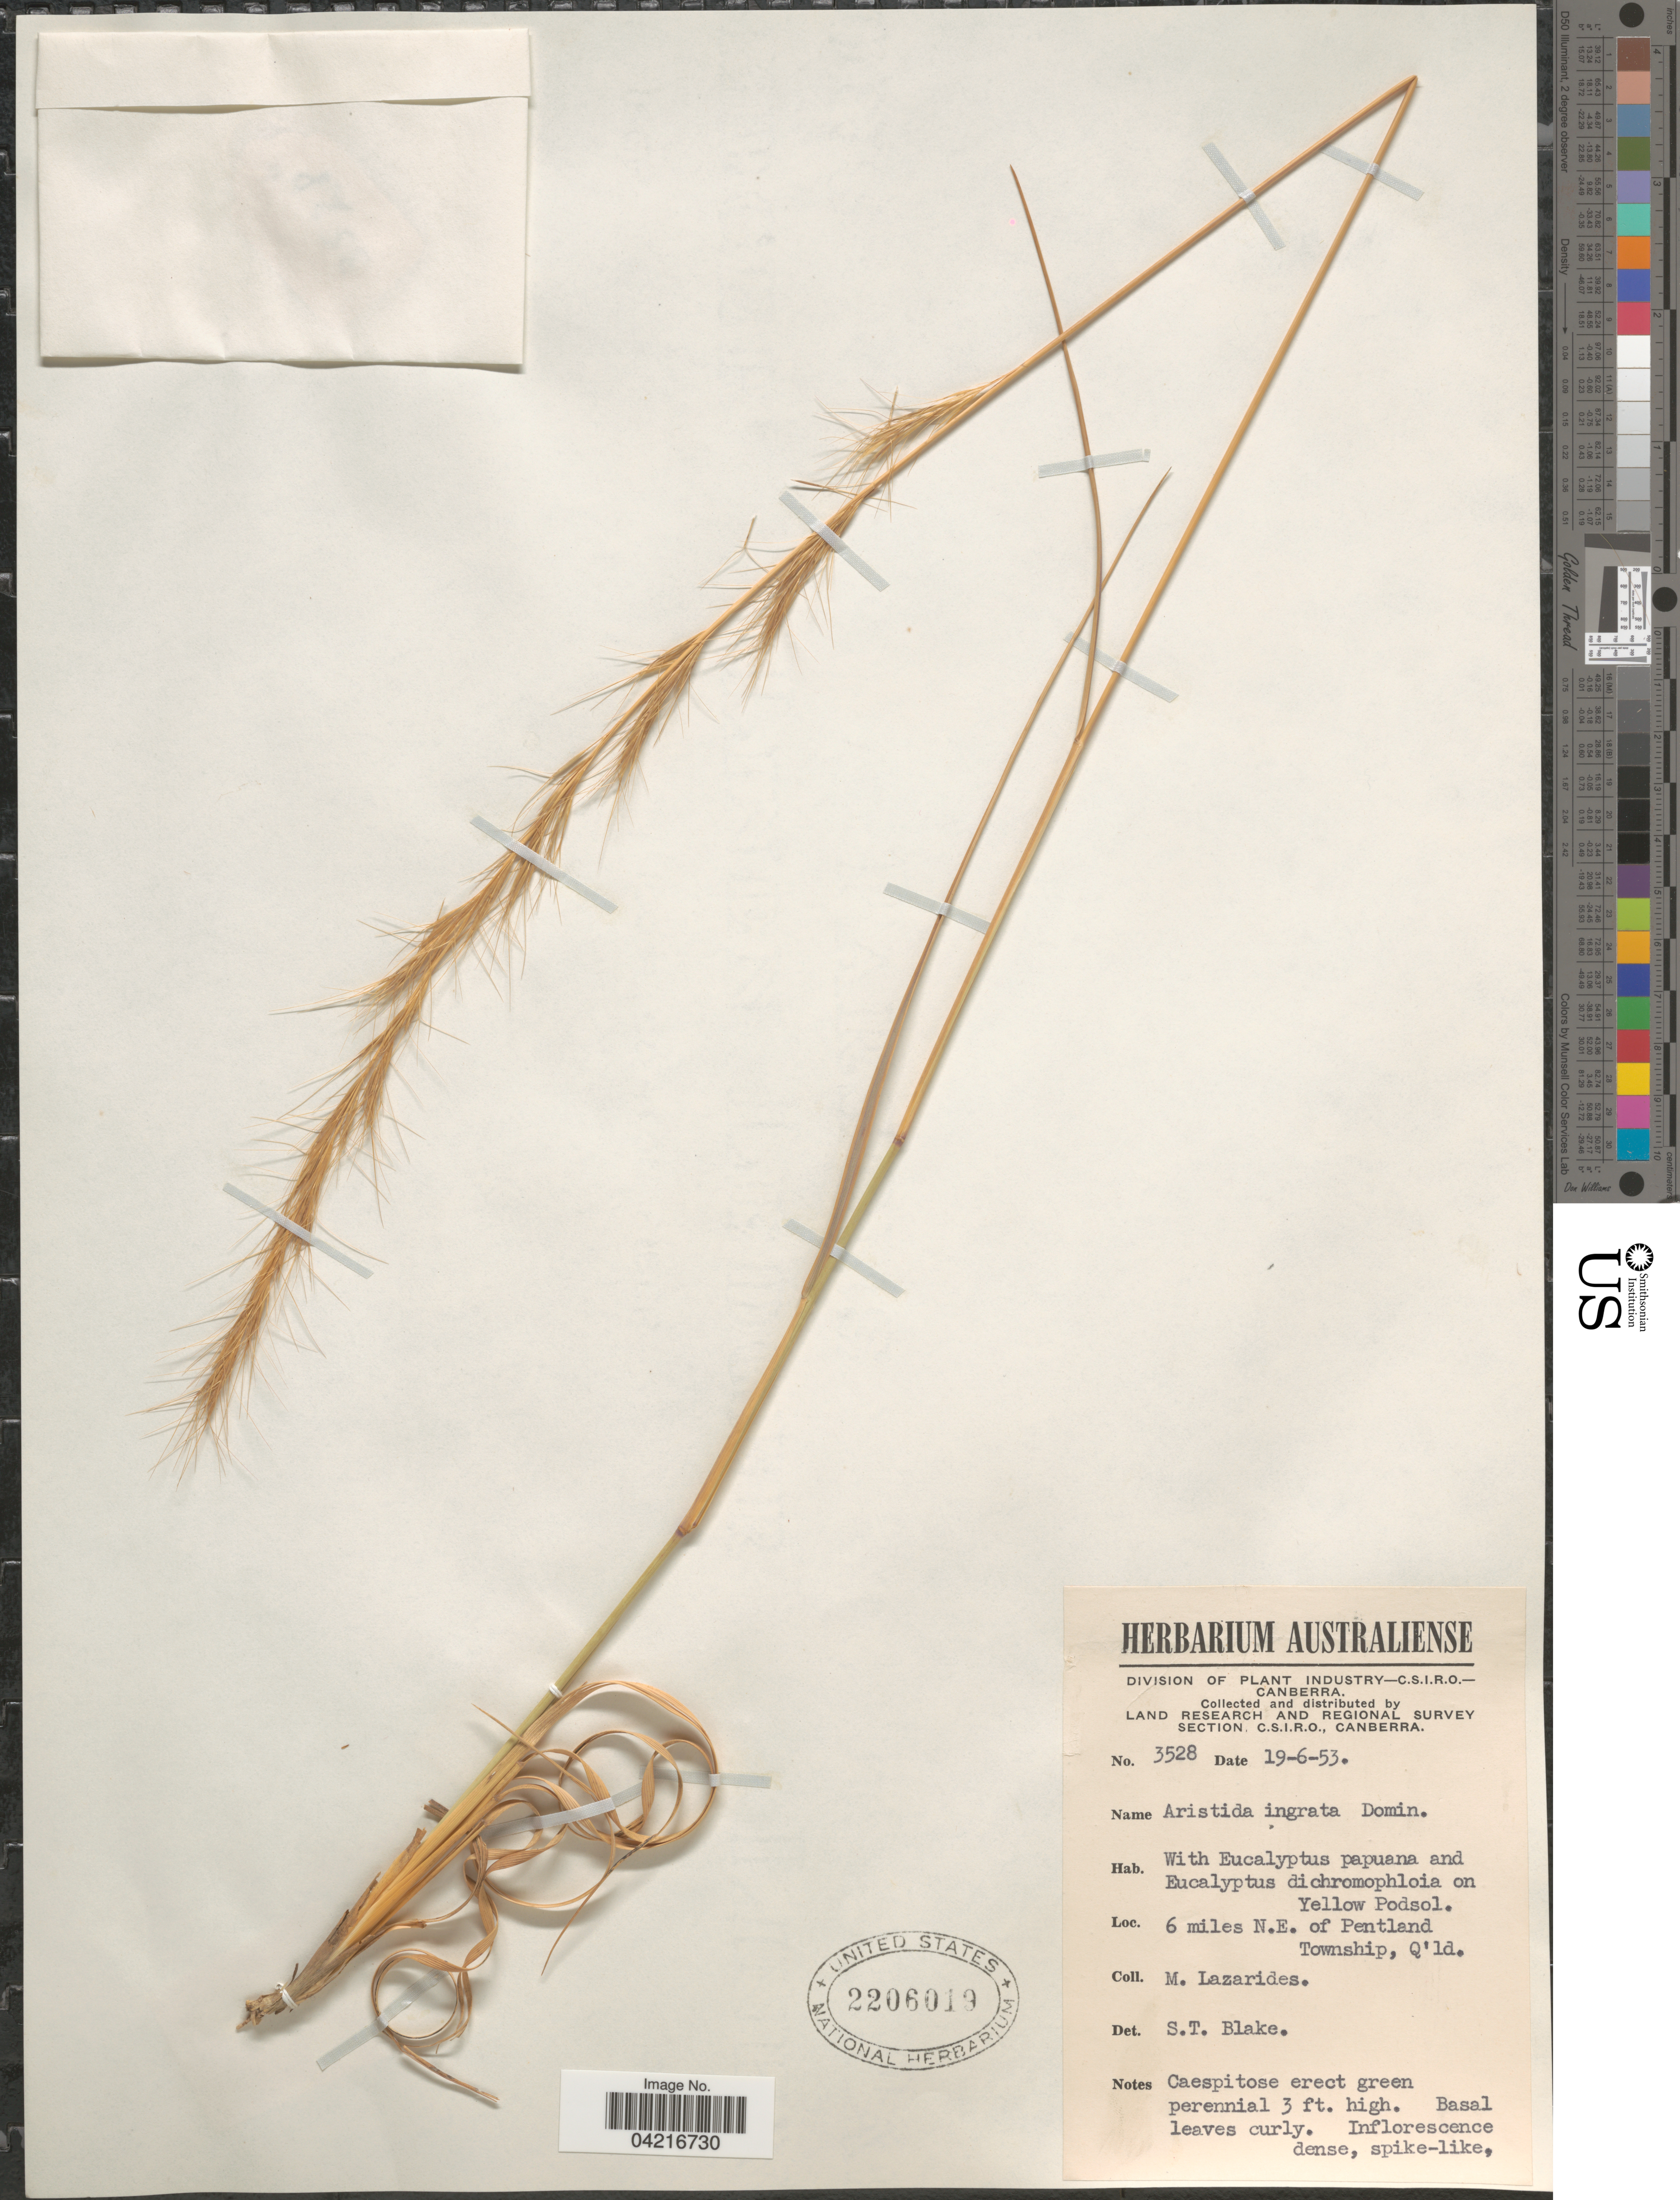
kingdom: Plantae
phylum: Tracheophyta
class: Liliopsida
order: Poales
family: Poaceae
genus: Aristida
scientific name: Aristida ingrata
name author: Domin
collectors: M. Lazarides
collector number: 3528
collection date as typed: Transcribed d/m/y: 19/6/53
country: Australia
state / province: Queensland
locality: Land Research and Regional Survey Section, C.S.I.R.O. On Yellow Podsol. 6 miles N.E. of Pentland Township.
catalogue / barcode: US 2206019